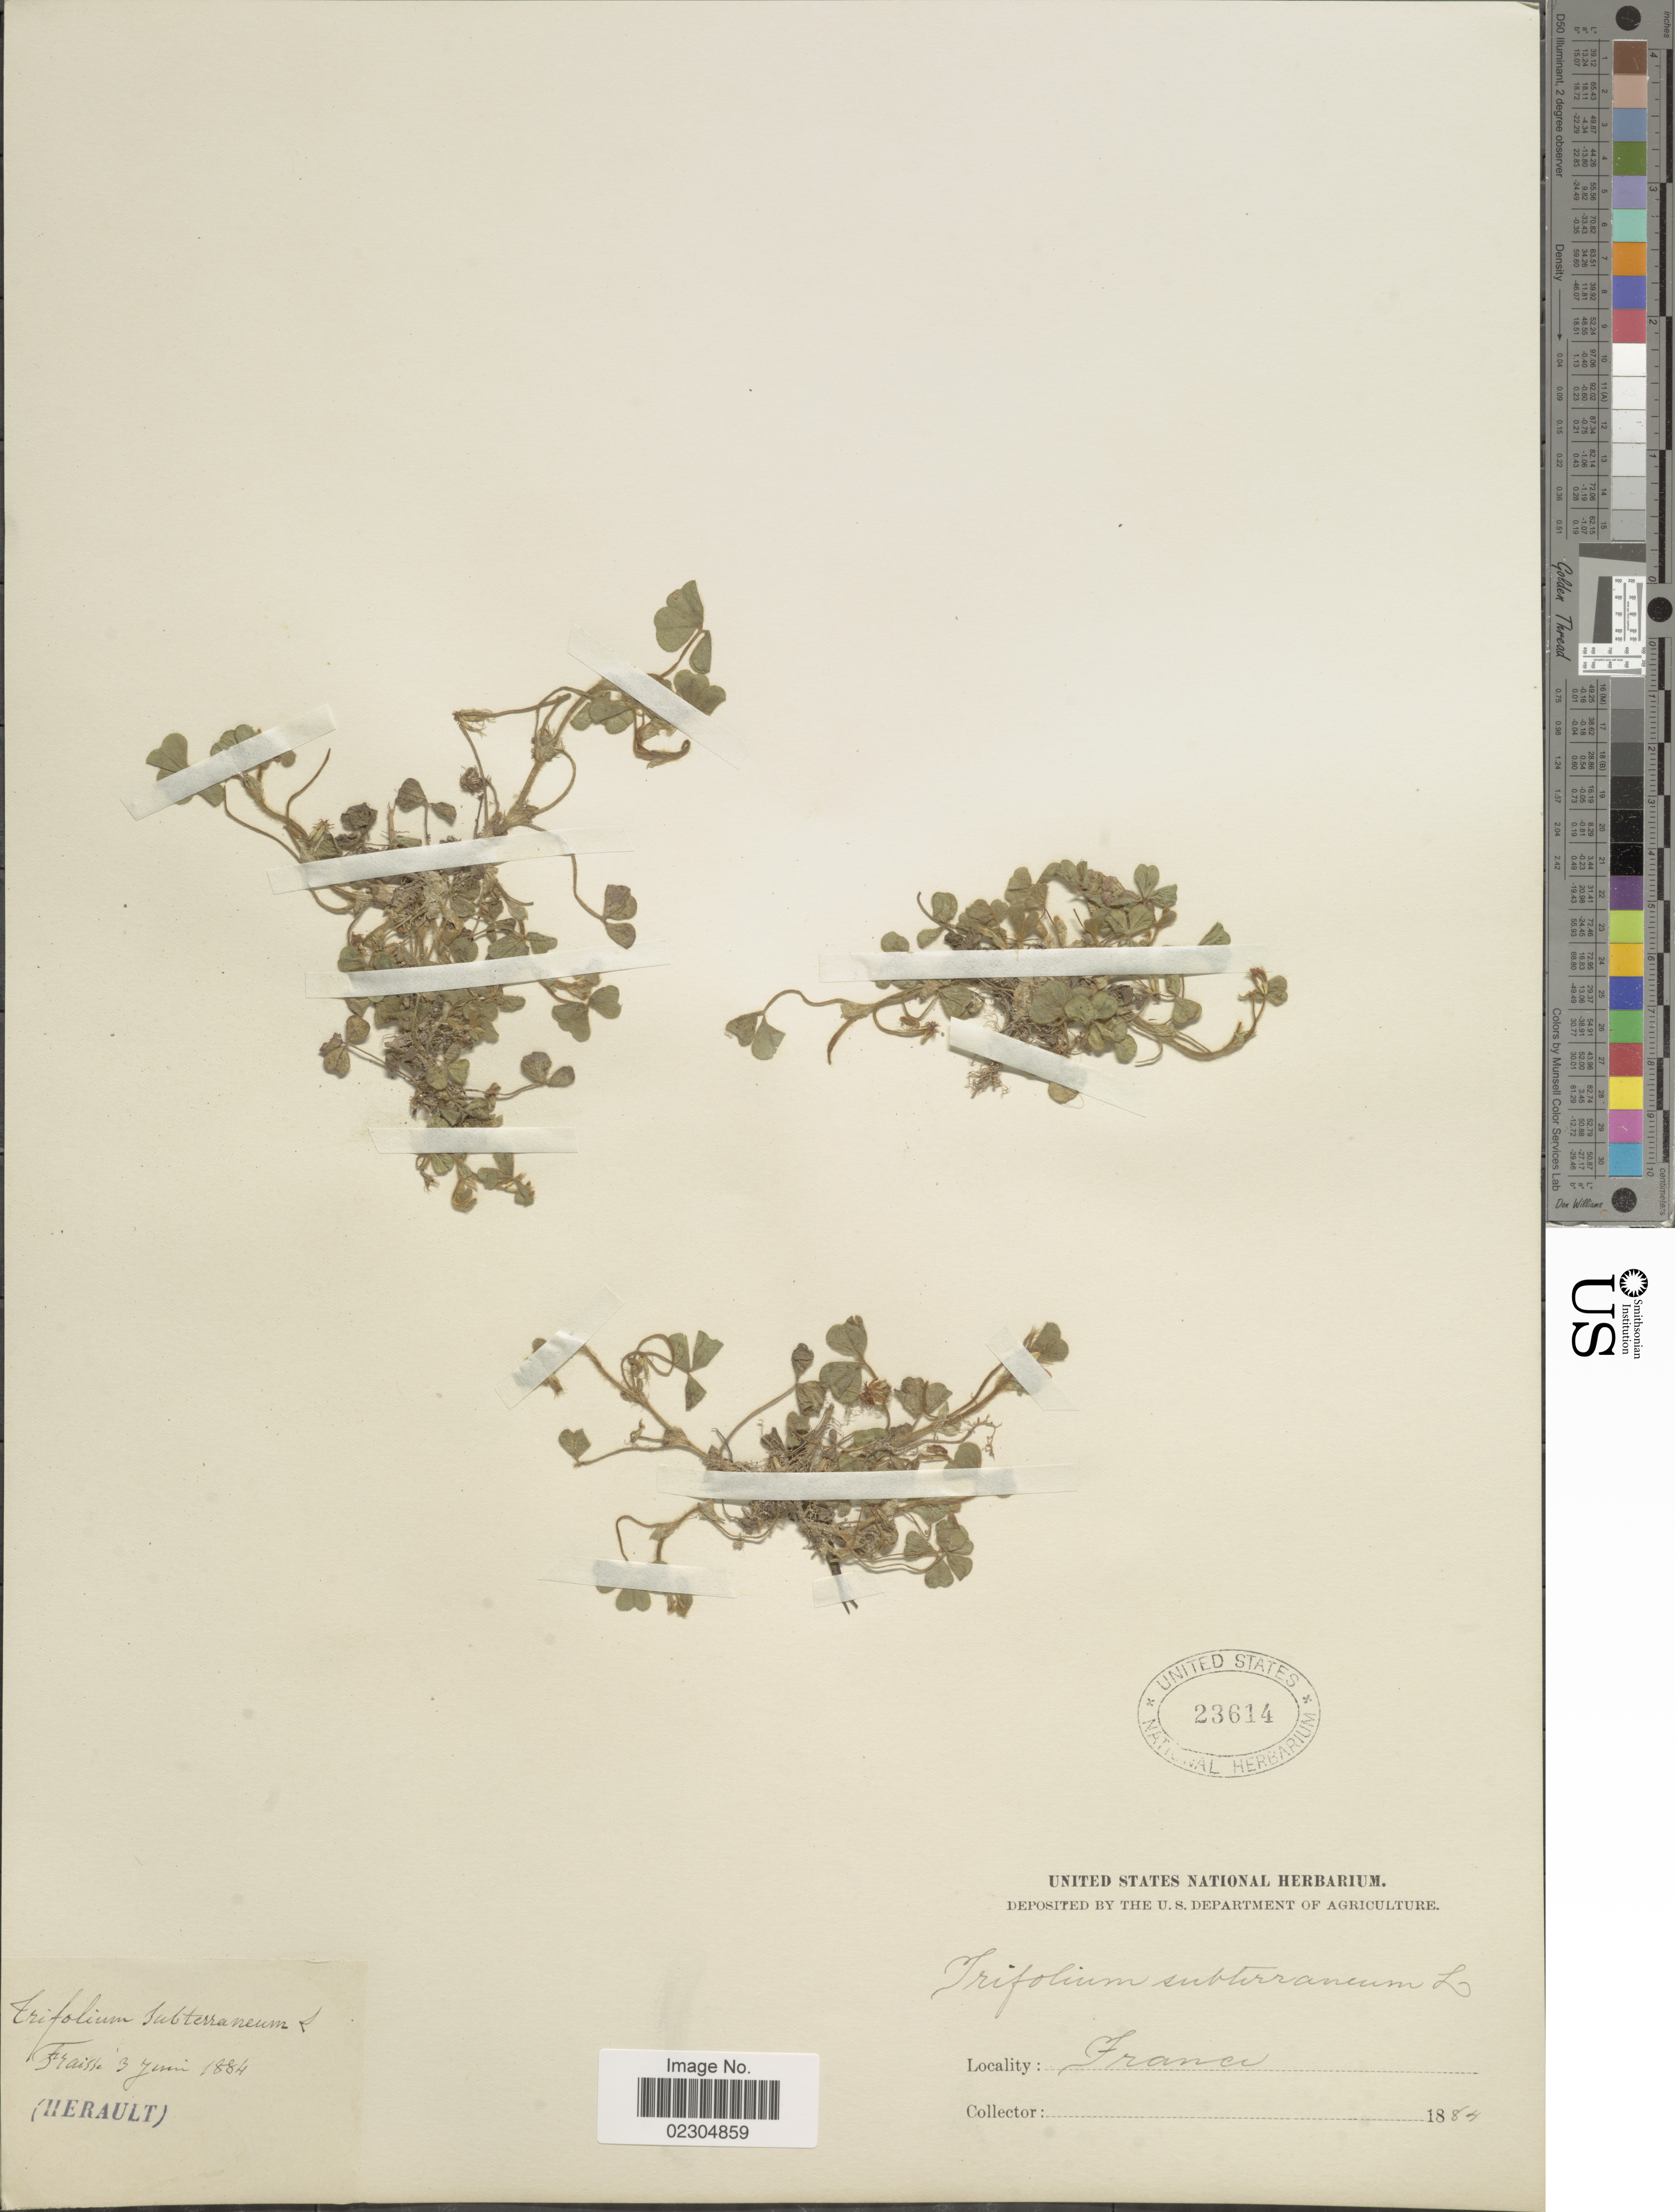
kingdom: Plantae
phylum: Tracheophyta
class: Magnoliopsida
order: Fabales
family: Fabaceae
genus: Trifolium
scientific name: Trifolium subterraneum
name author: L.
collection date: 1884-06-03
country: France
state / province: Occitanie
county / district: Hérault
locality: Fraisse (Herault)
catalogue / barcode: US 23614